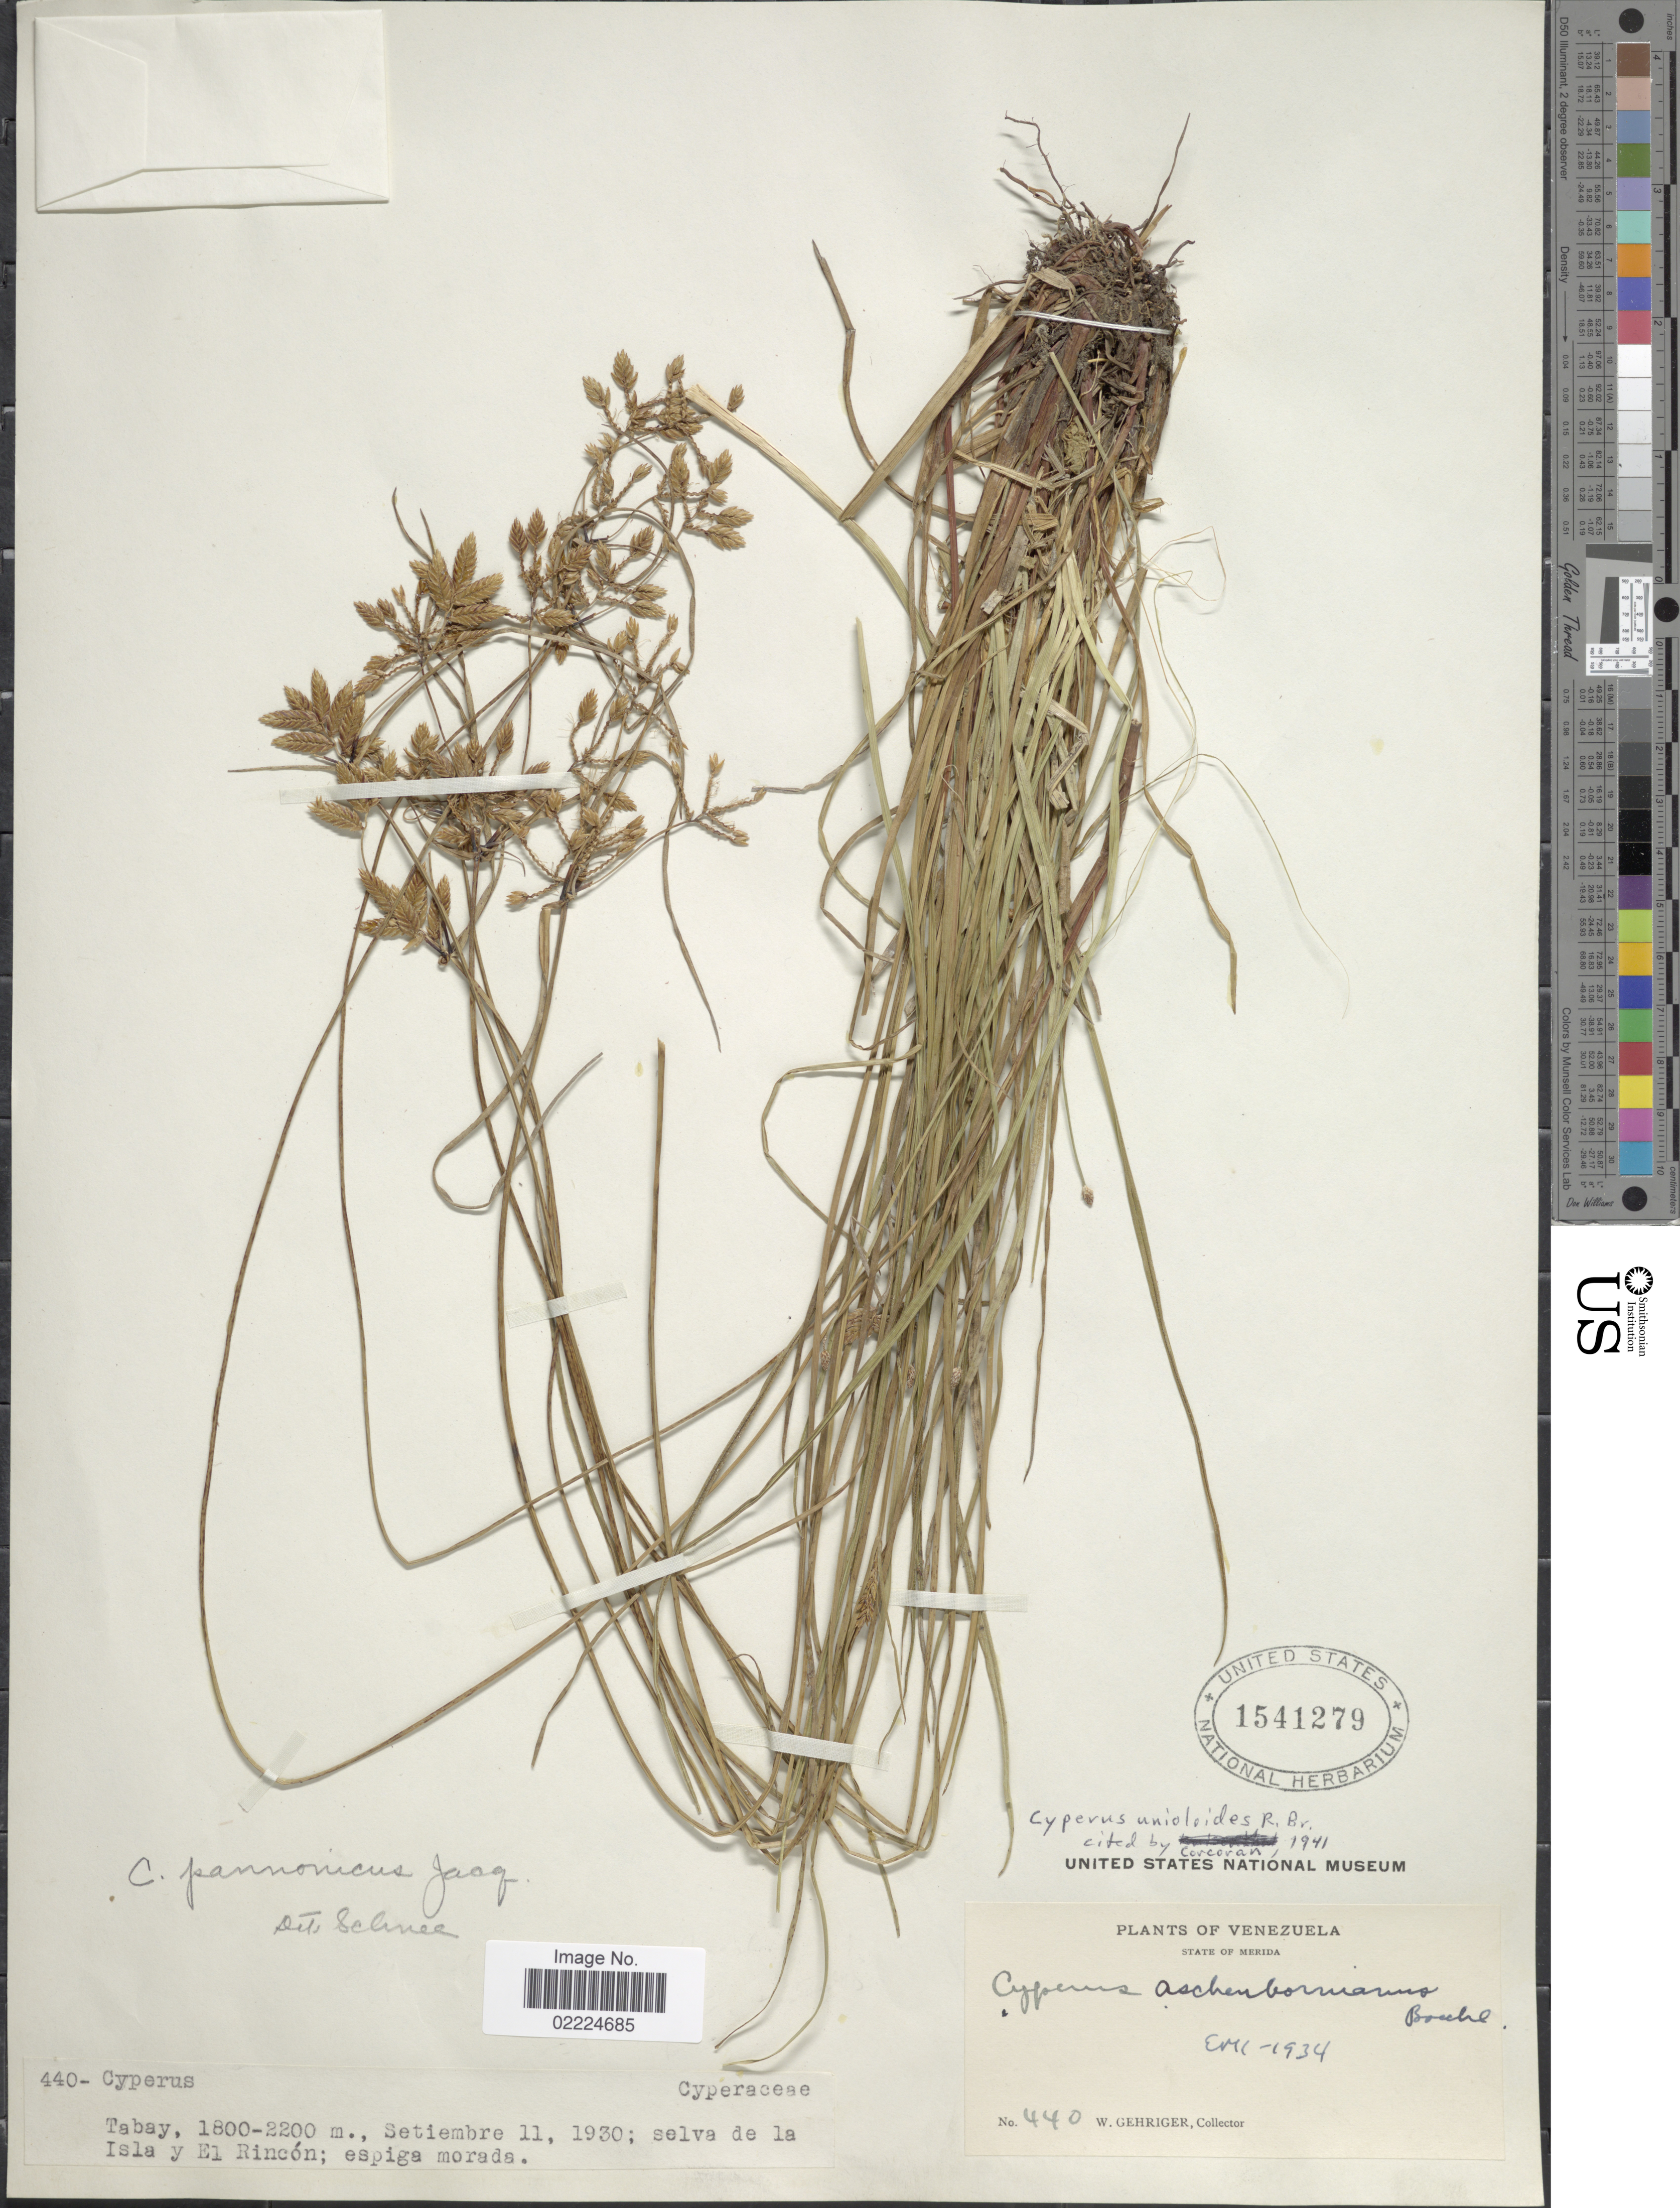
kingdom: Plantae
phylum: Tracheophyta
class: Liliopsida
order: Poales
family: Cyperaceae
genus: Cyperus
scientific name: Cyperus unioloides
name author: R. Br.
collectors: W. Gehriger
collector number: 440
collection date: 1930-09-11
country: Venezuela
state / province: Mérida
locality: State of Merida, Tabay; selva de la Isla y El Rincon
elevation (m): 1800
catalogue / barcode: US 1541279